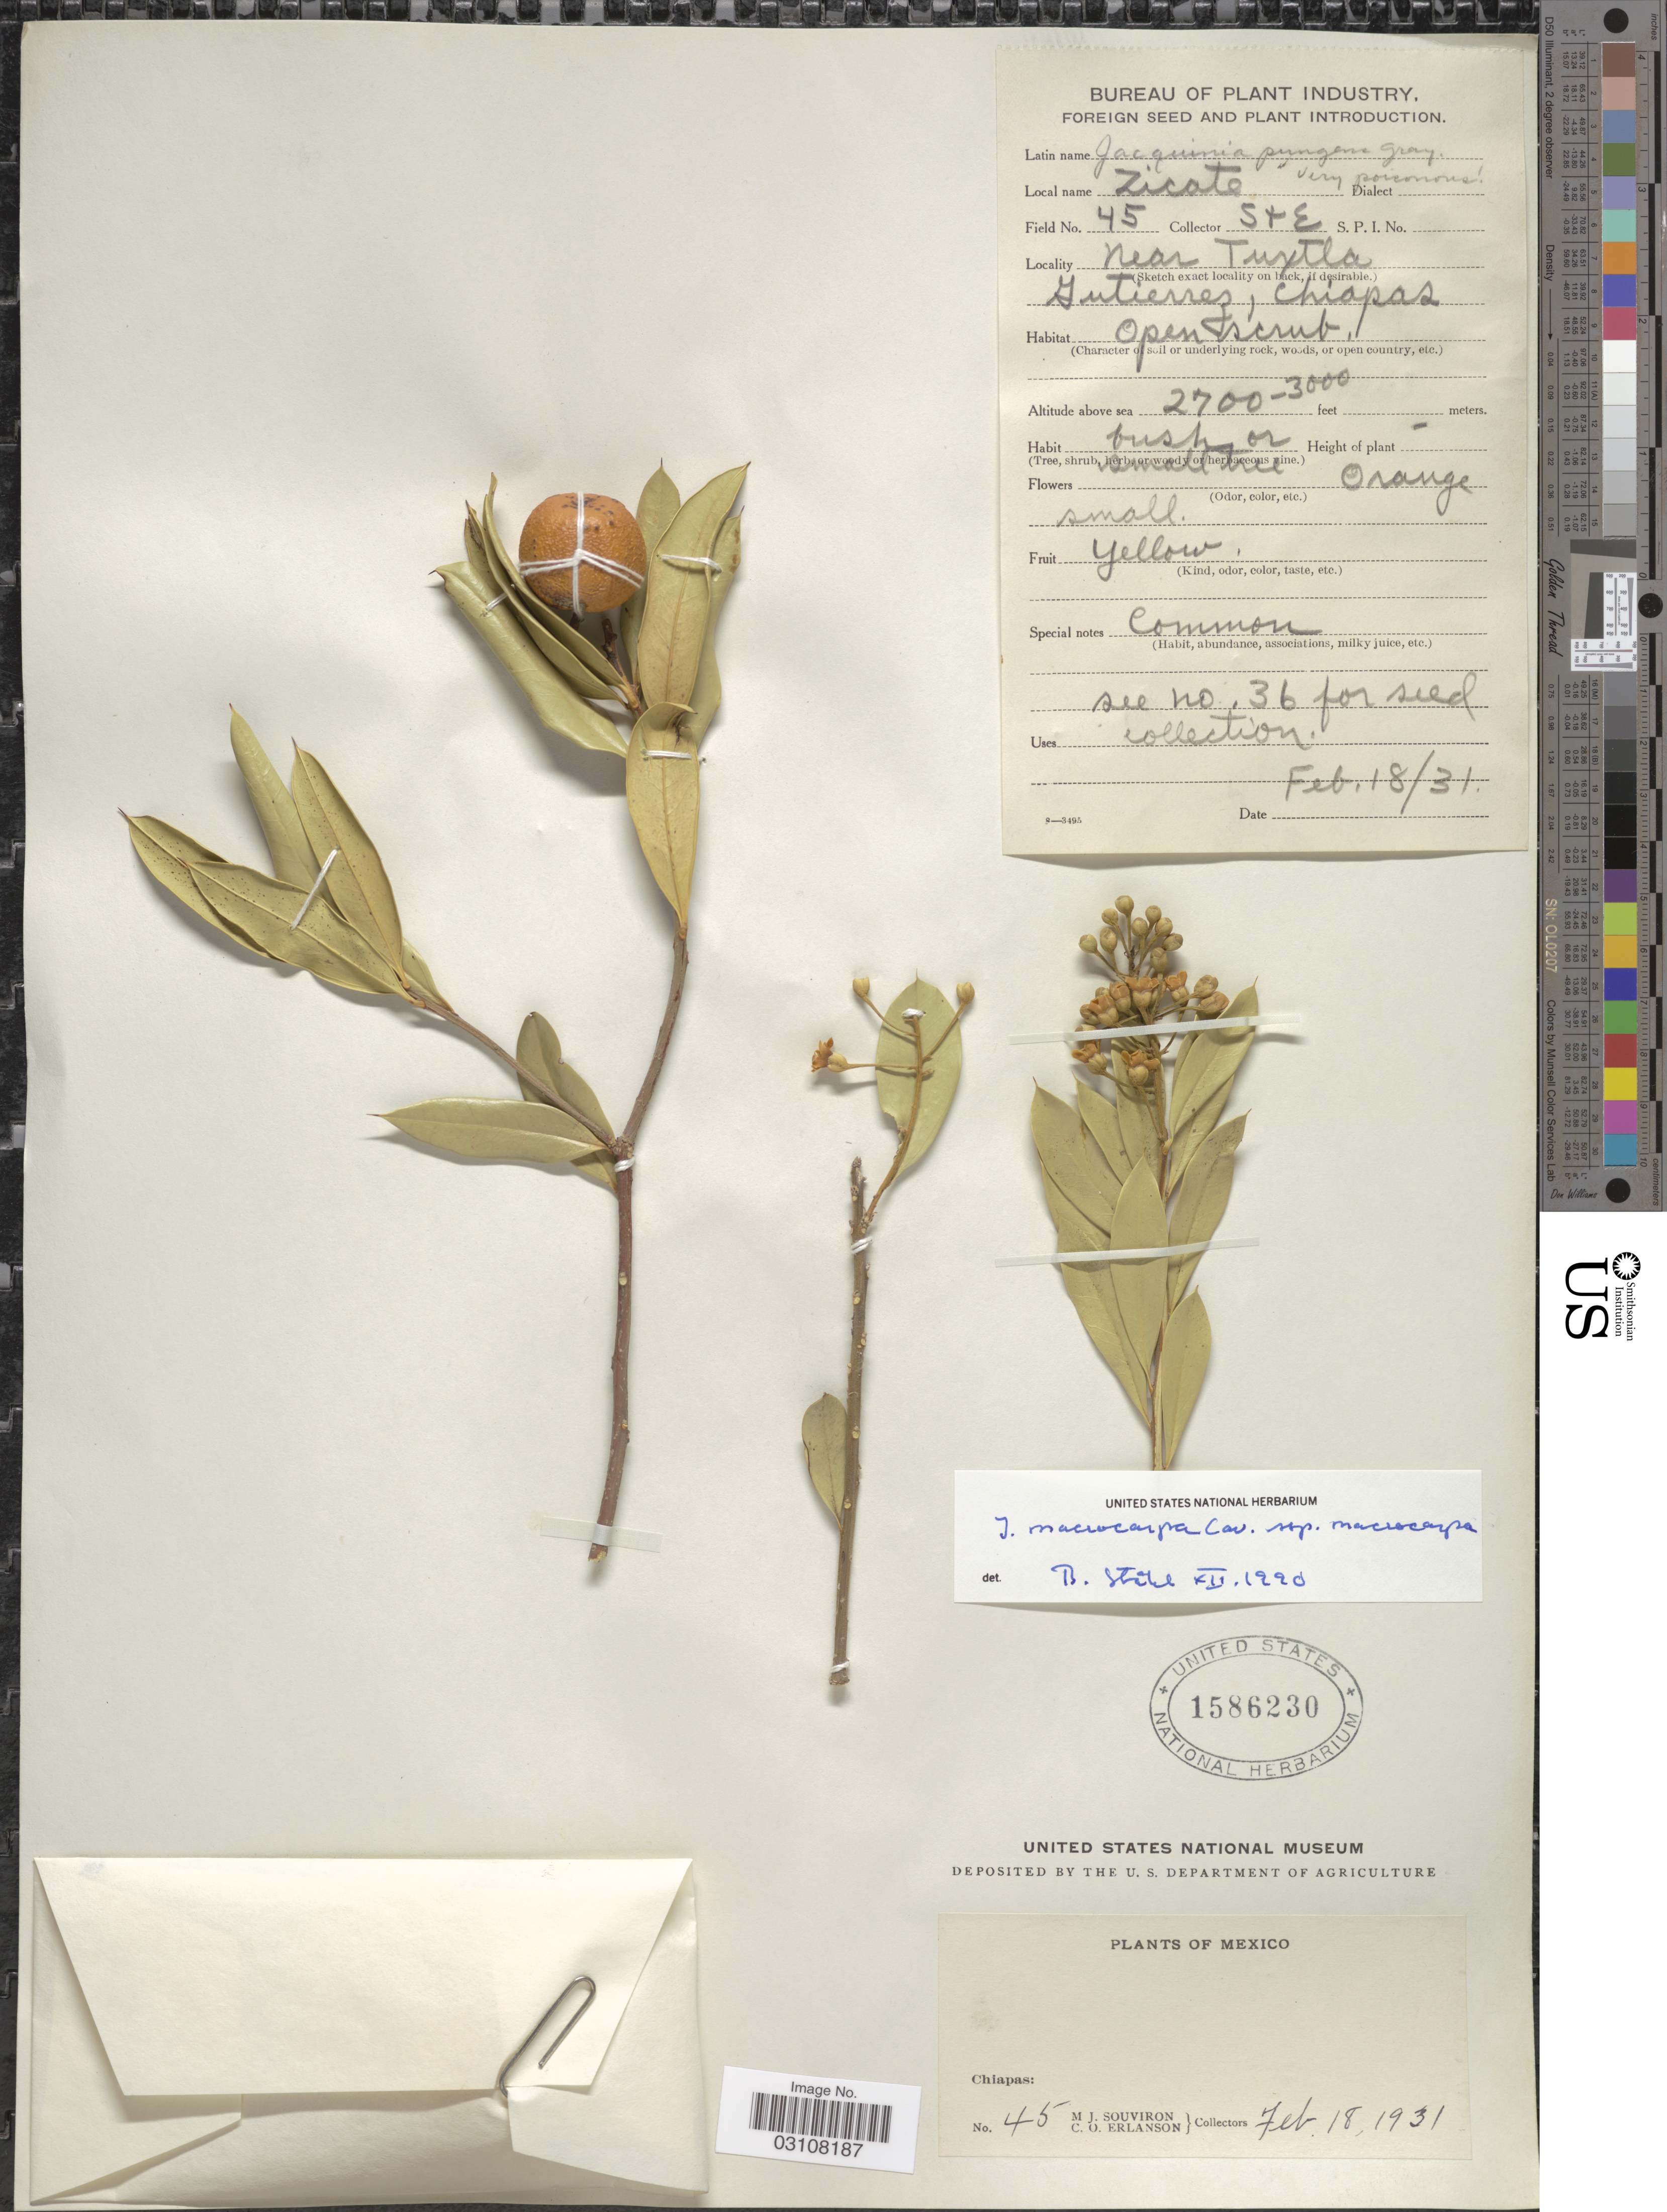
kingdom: Plantae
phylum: Tracheophyta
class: Magnoliopsida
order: Ericales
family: Primulaceae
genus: Jacquinia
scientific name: Jacquinia macrocarpa subsp. macrocarpa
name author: Cav.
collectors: M. J. Souviron & C. O. Erlanson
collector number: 45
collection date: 1931-02-18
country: Mexico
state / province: Chiapas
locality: Near Tuxtla, Gutierres,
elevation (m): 823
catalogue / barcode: US 1586230